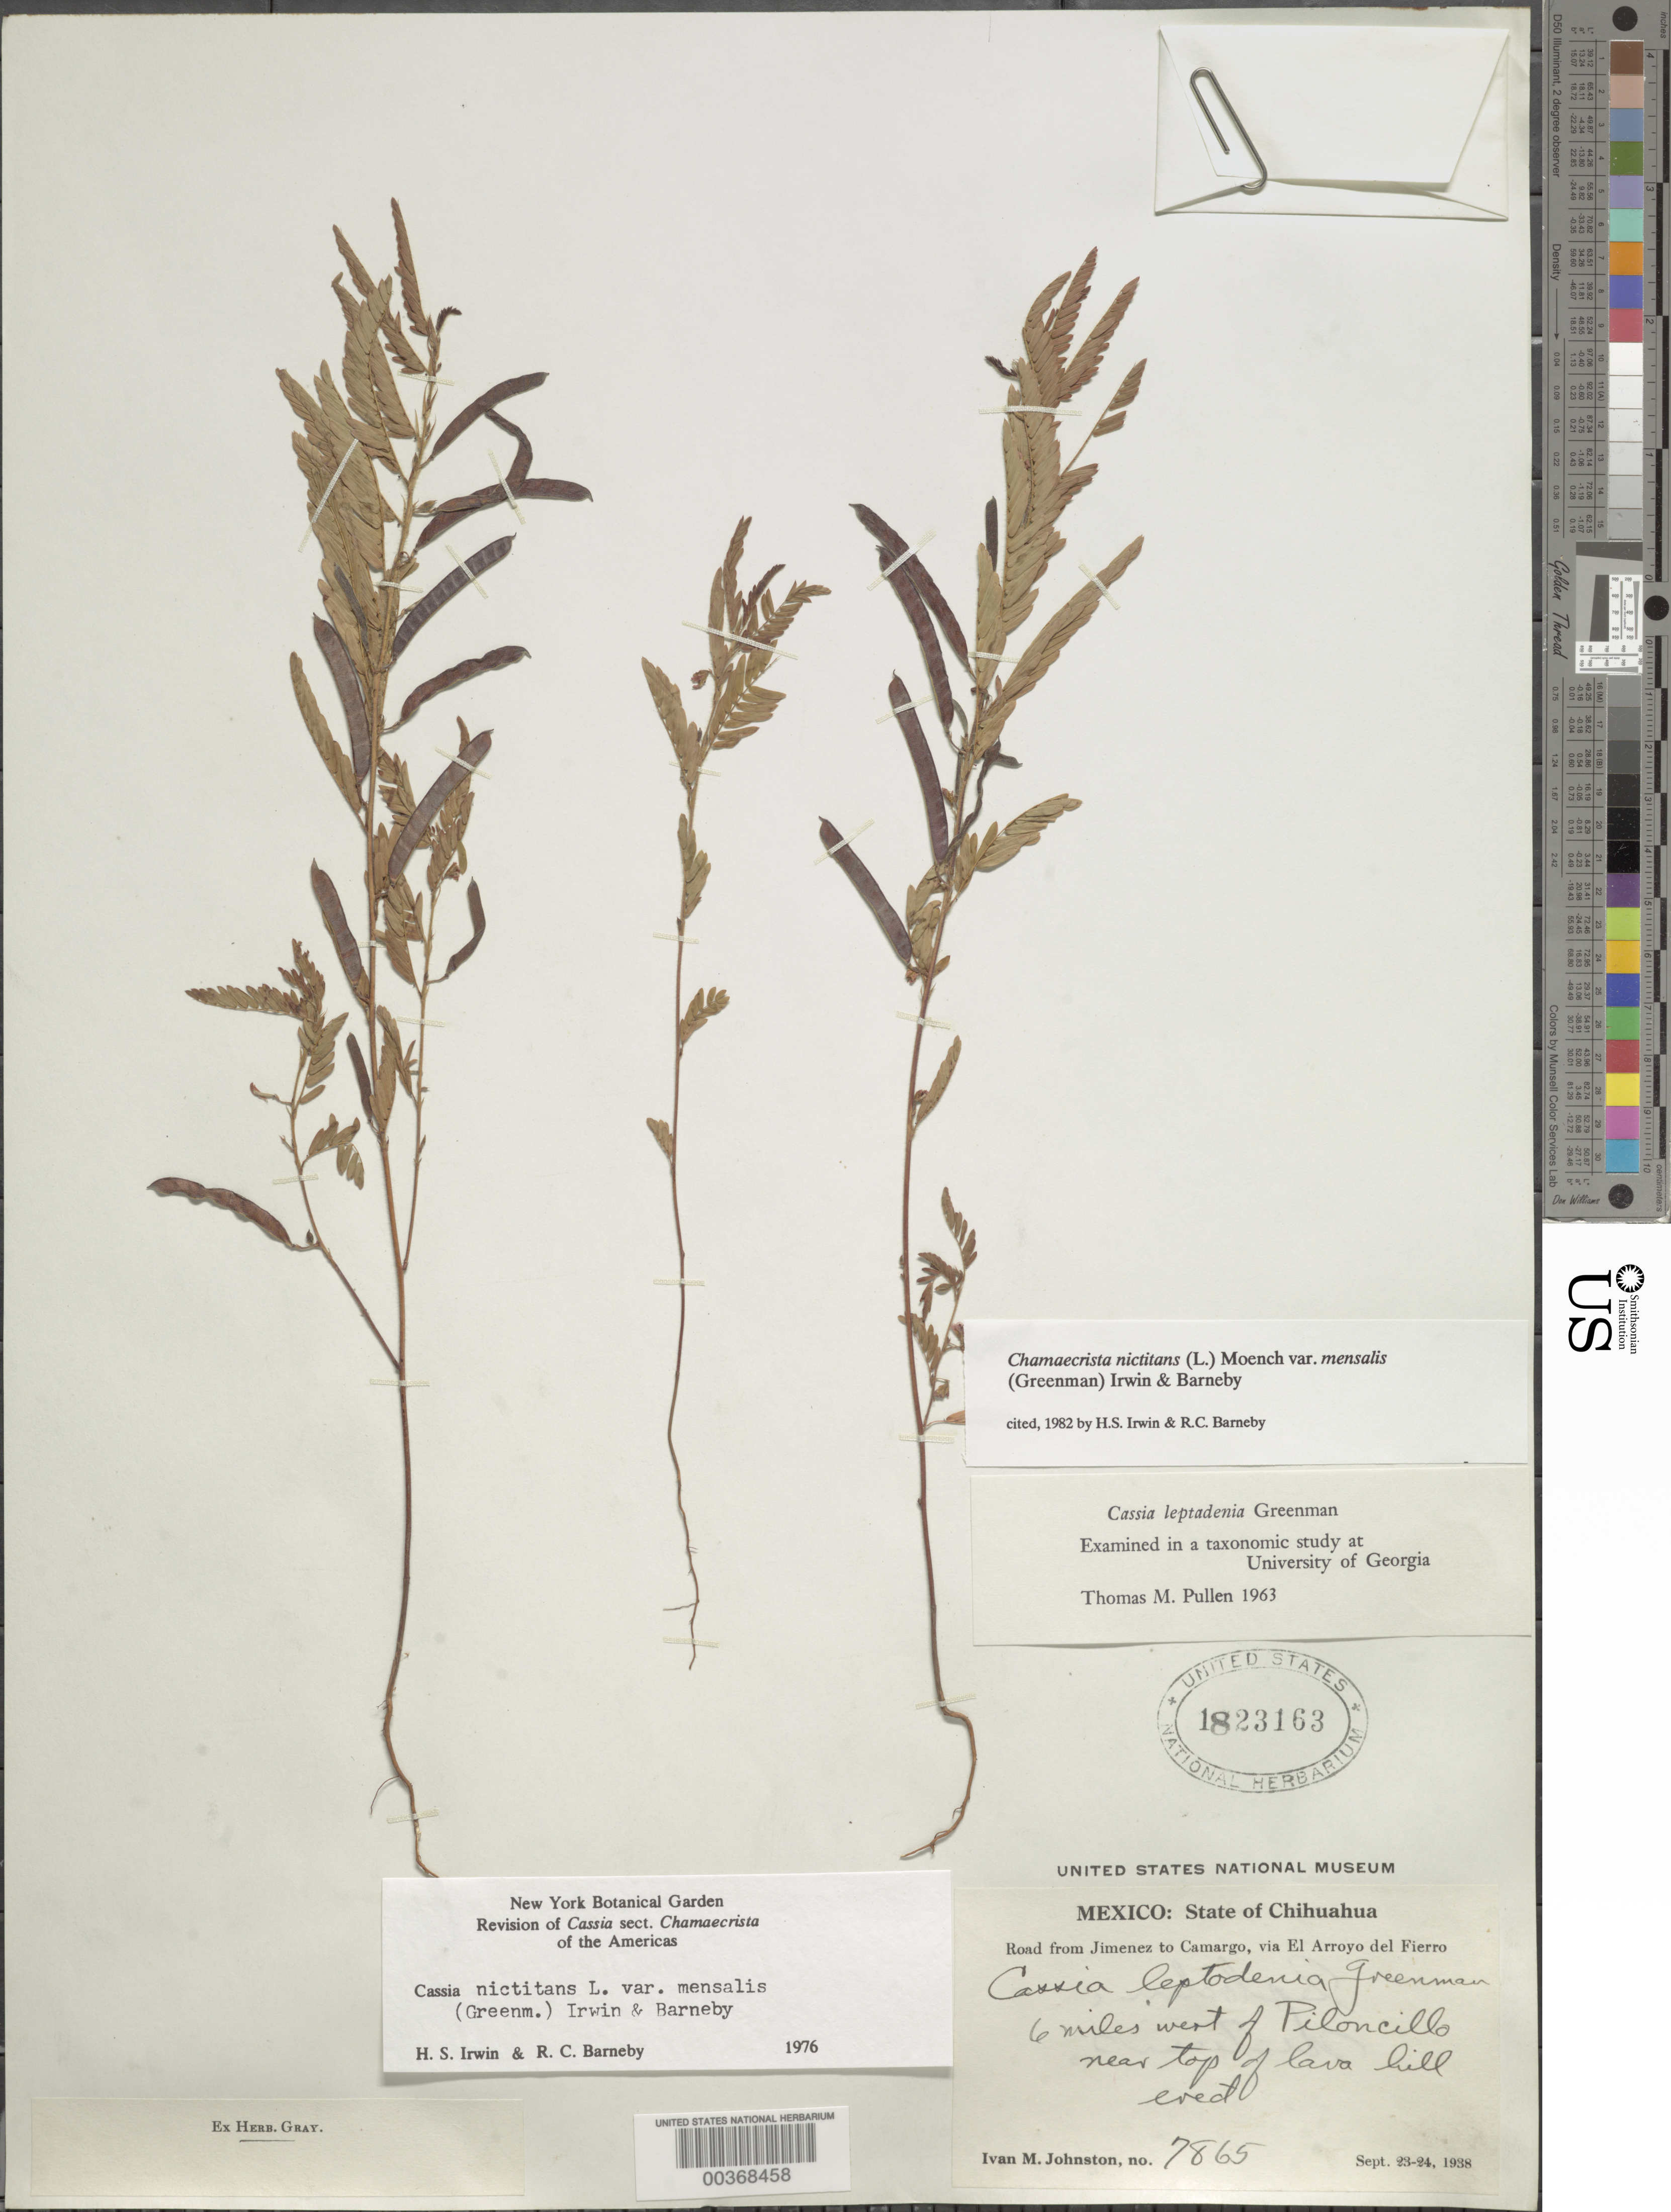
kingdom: Plantae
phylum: Tracheophyta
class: Magnoliopsida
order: Fabales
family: Fabaceae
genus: Chamaecrista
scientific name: Chamaecrista nictitans var. mensalis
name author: (Greenm.) H.S. Irwin & Barneby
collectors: I.M. Johnston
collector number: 7865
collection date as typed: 23 Sep 1938 to 24 Sep 1938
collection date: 1938-09-23/1938-09-24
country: Mexico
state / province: Chihuahua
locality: Road from Jimenez to Camargo, via El Arroyo del Fierro; 6 mi W of Piloncillo, near top of lava hill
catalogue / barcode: US 1823163